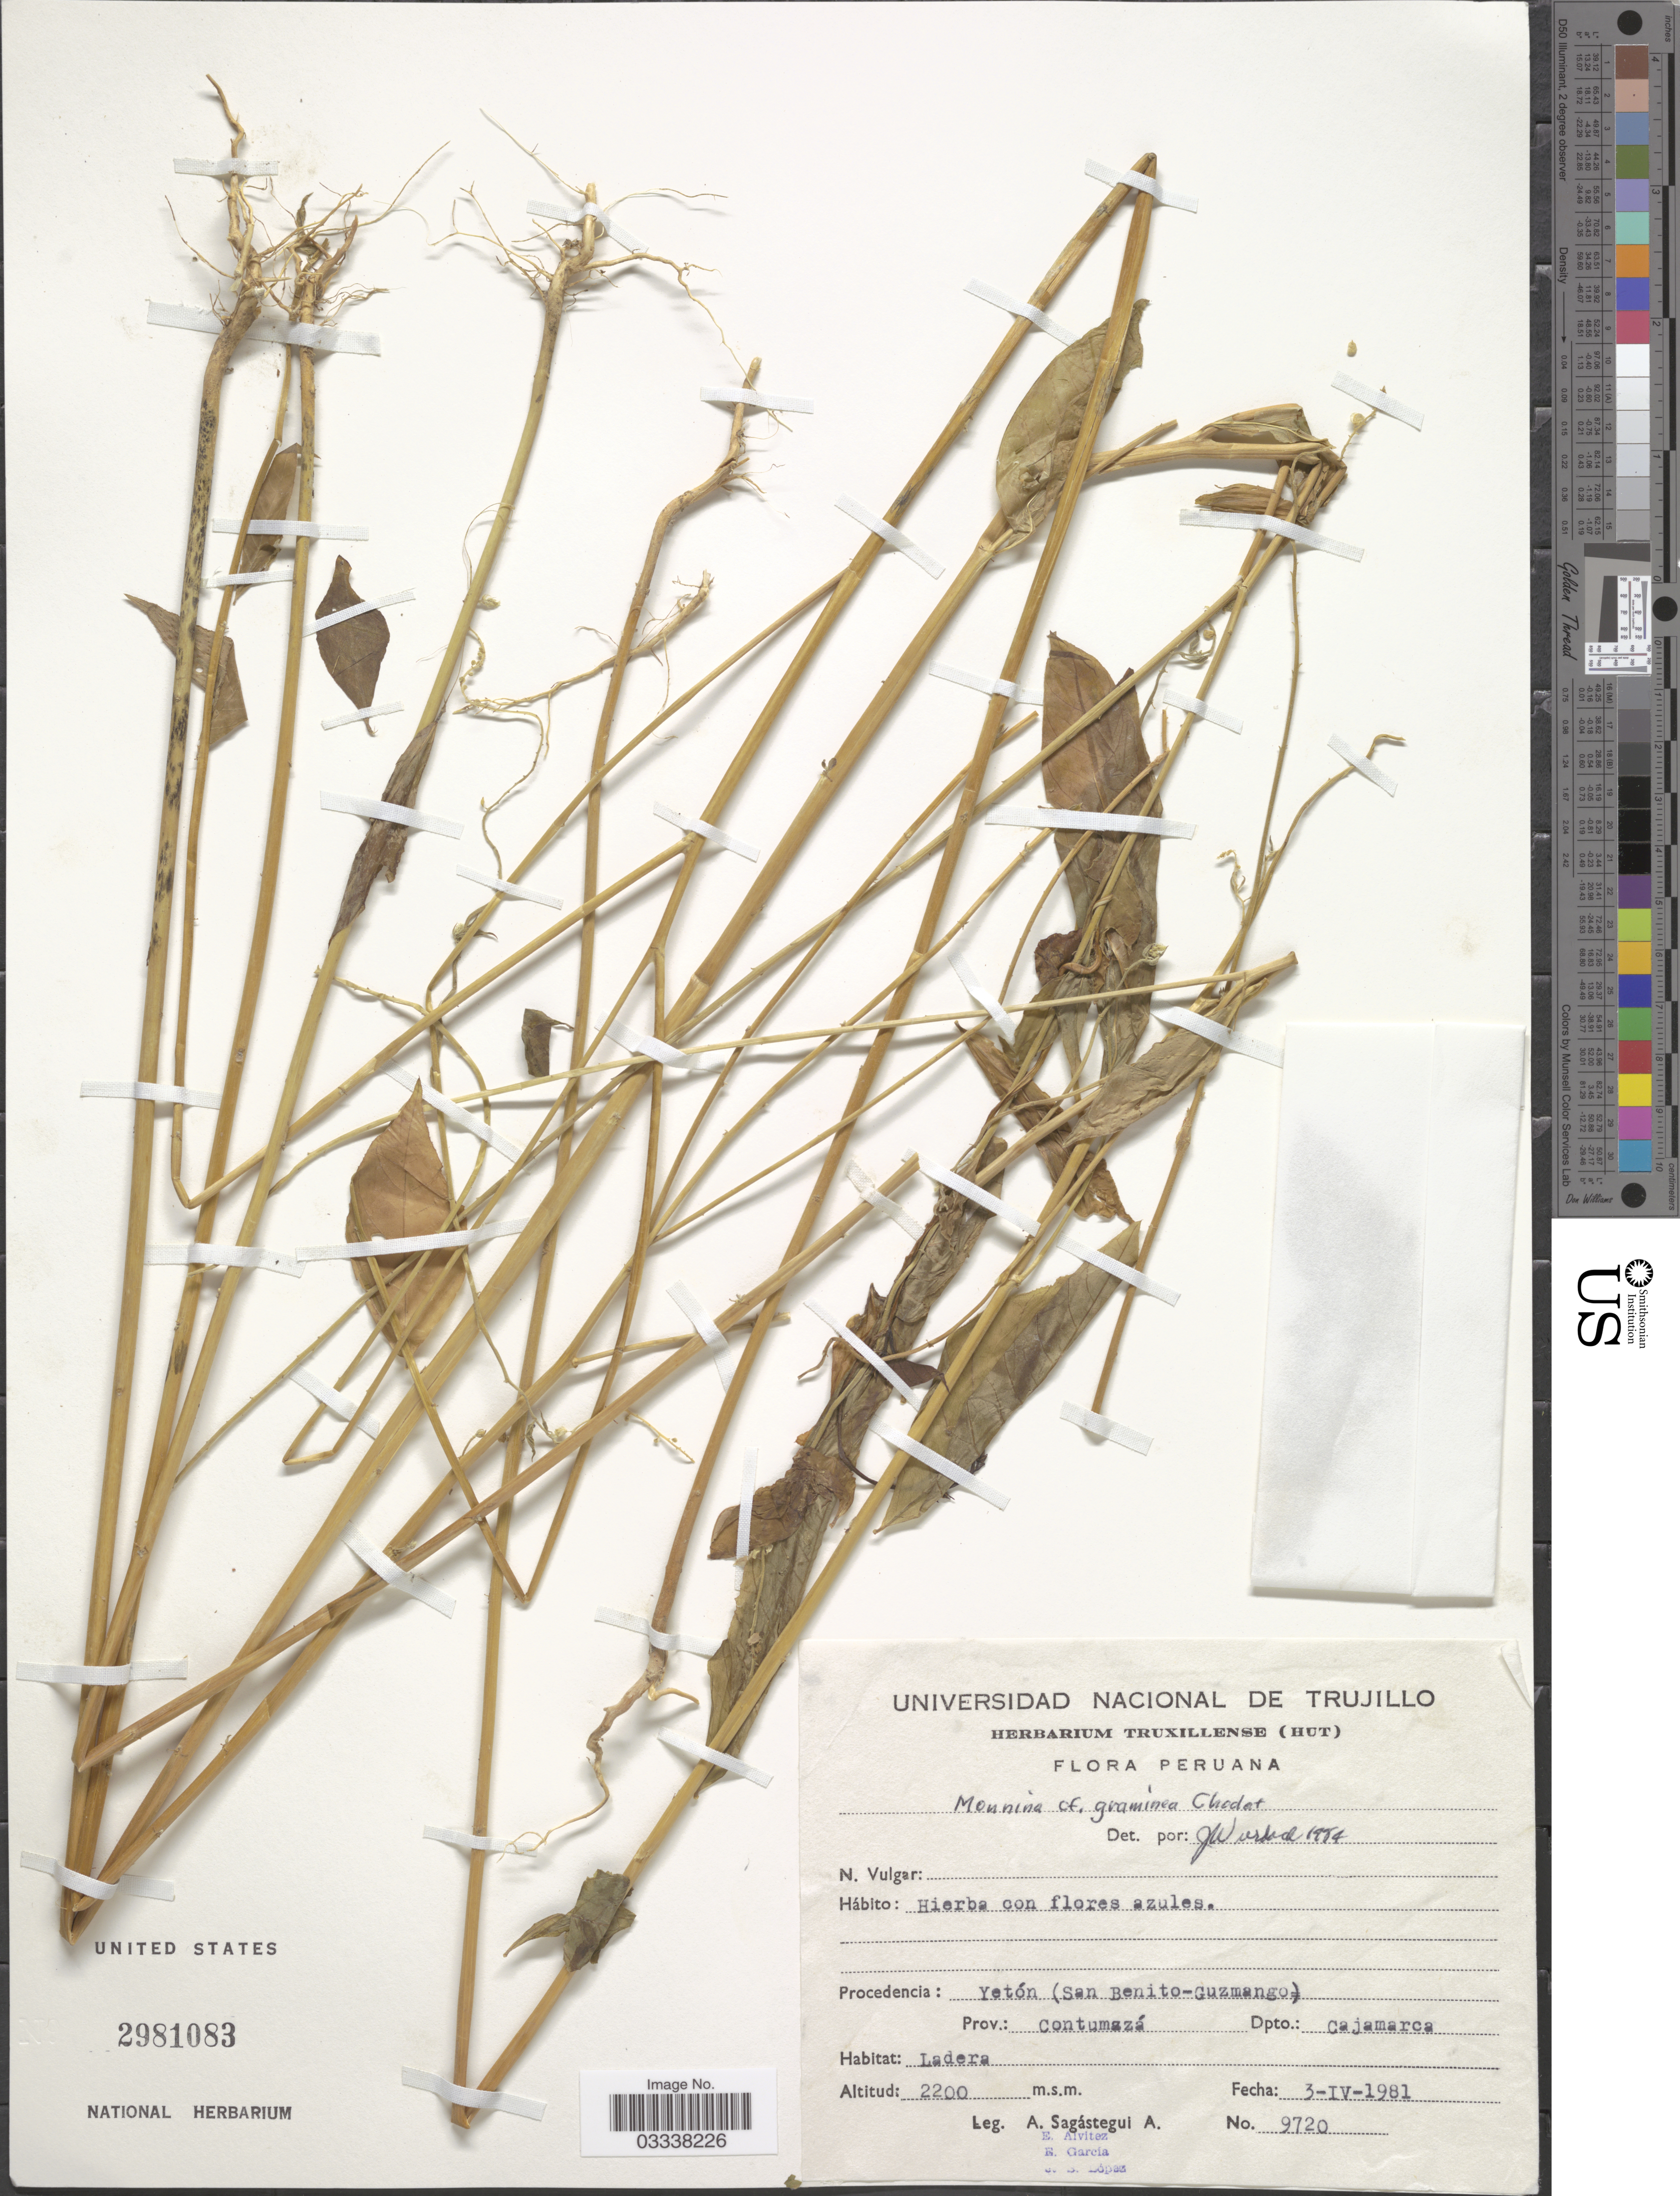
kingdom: Plantae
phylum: Tracheophyta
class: Magnoliopsida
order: Fabales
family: Polygalaceae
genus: Monnina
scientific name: Monnina graminea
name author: Chodat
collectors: A. Sagástegui A., E. Alvitez I., E. García & S. Lopez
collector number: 9720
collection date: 1981-04-03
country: Peru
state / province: Cajamarca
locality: Yetón (San Benito-Guzmango). Prov.: Cotumazá Dpto.: Cajamarca.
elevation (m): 2200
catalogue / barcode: US 2981083